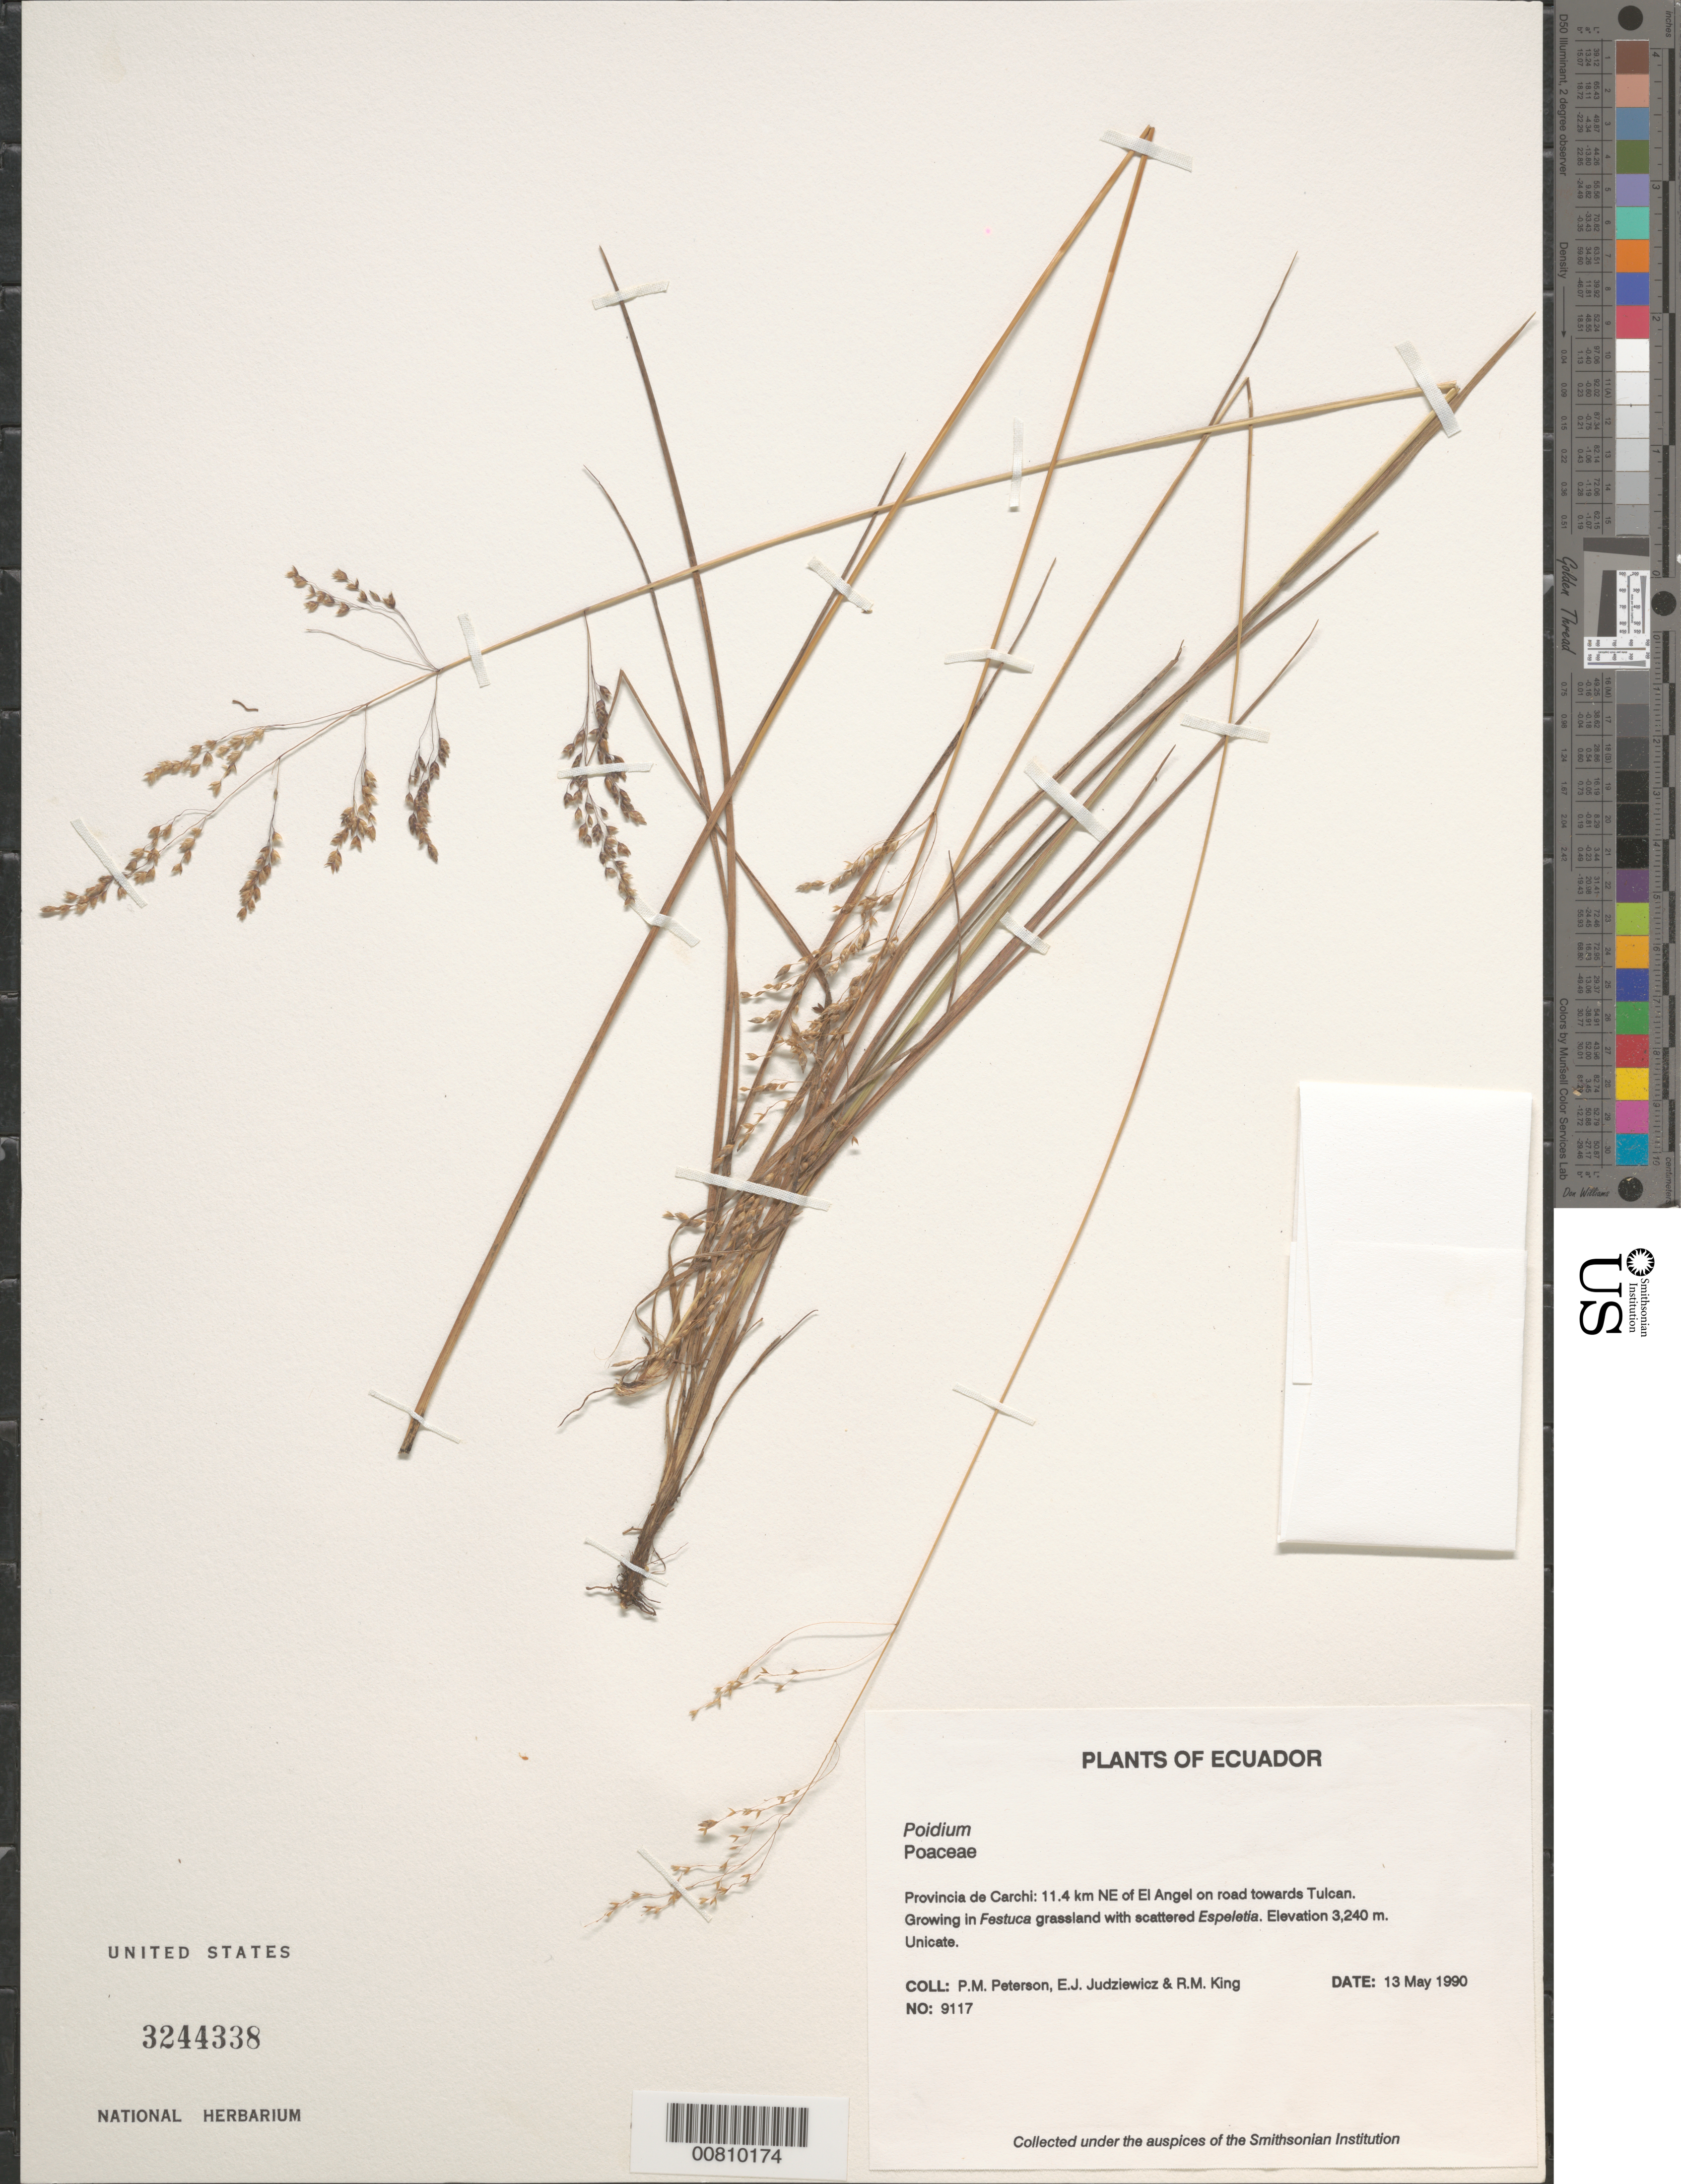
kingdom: Plantae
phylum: Tracheophyta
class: Liliopsida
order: Poales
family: Poaceae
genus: Poidium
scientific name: Poidium sp.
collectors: P. M. Peterson, E. J. Judziewicz & R. M. King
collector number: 09117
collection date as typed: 13 May 1990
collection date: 1990-05-13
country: Ecuador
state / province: Carchi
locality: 11.4 km NE of El Angel on road towards Tulcan.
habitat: Growing in Festuca grassland with scattered Espeletia.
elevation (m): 3240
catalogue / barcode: US 3244338